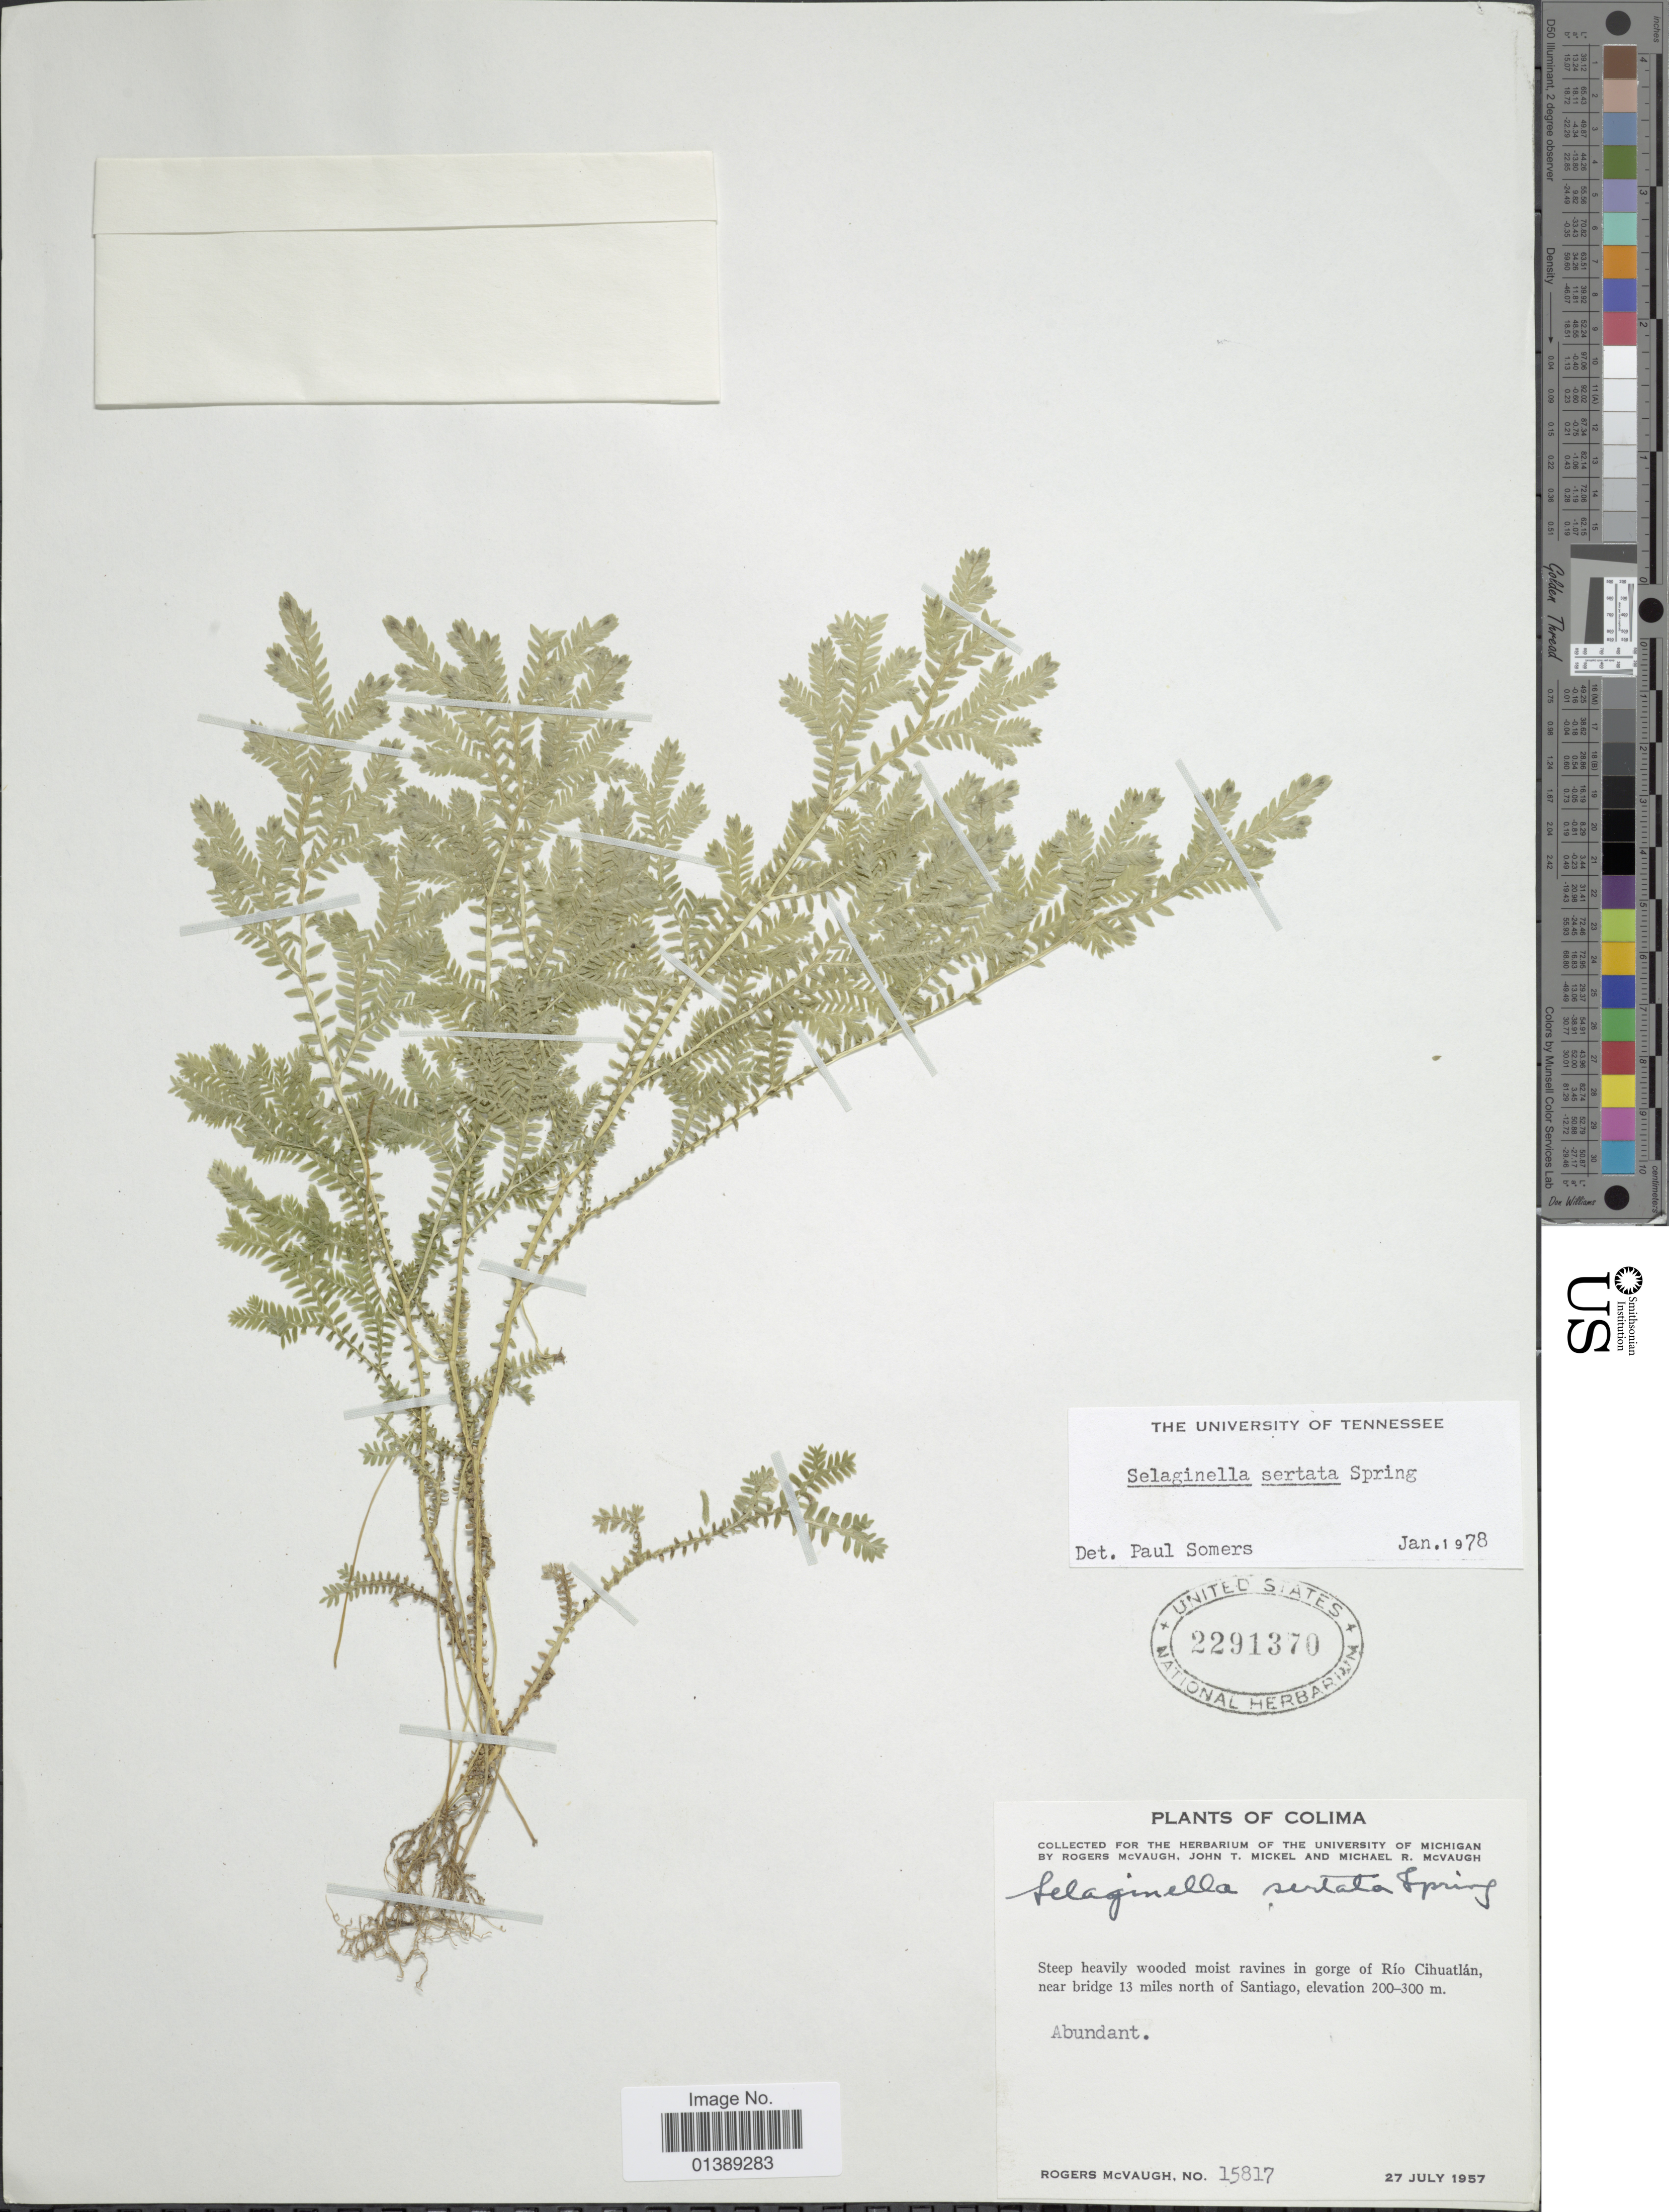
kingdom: Plantae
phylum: Tracheophyta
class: Lycopodiopsida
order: Selaginellales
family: Selaginellaceae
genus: Selaginella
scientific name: Selaginella sertata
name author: Spring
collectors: R. McVaugh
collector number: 15817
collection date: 1957-07-27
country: Mexico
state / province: Colima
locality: Steep heavily moist ravines in gorge of Río Cihuatlän, near bridge 13 miles north of Santiago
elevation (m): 200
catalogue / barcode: US 2291370